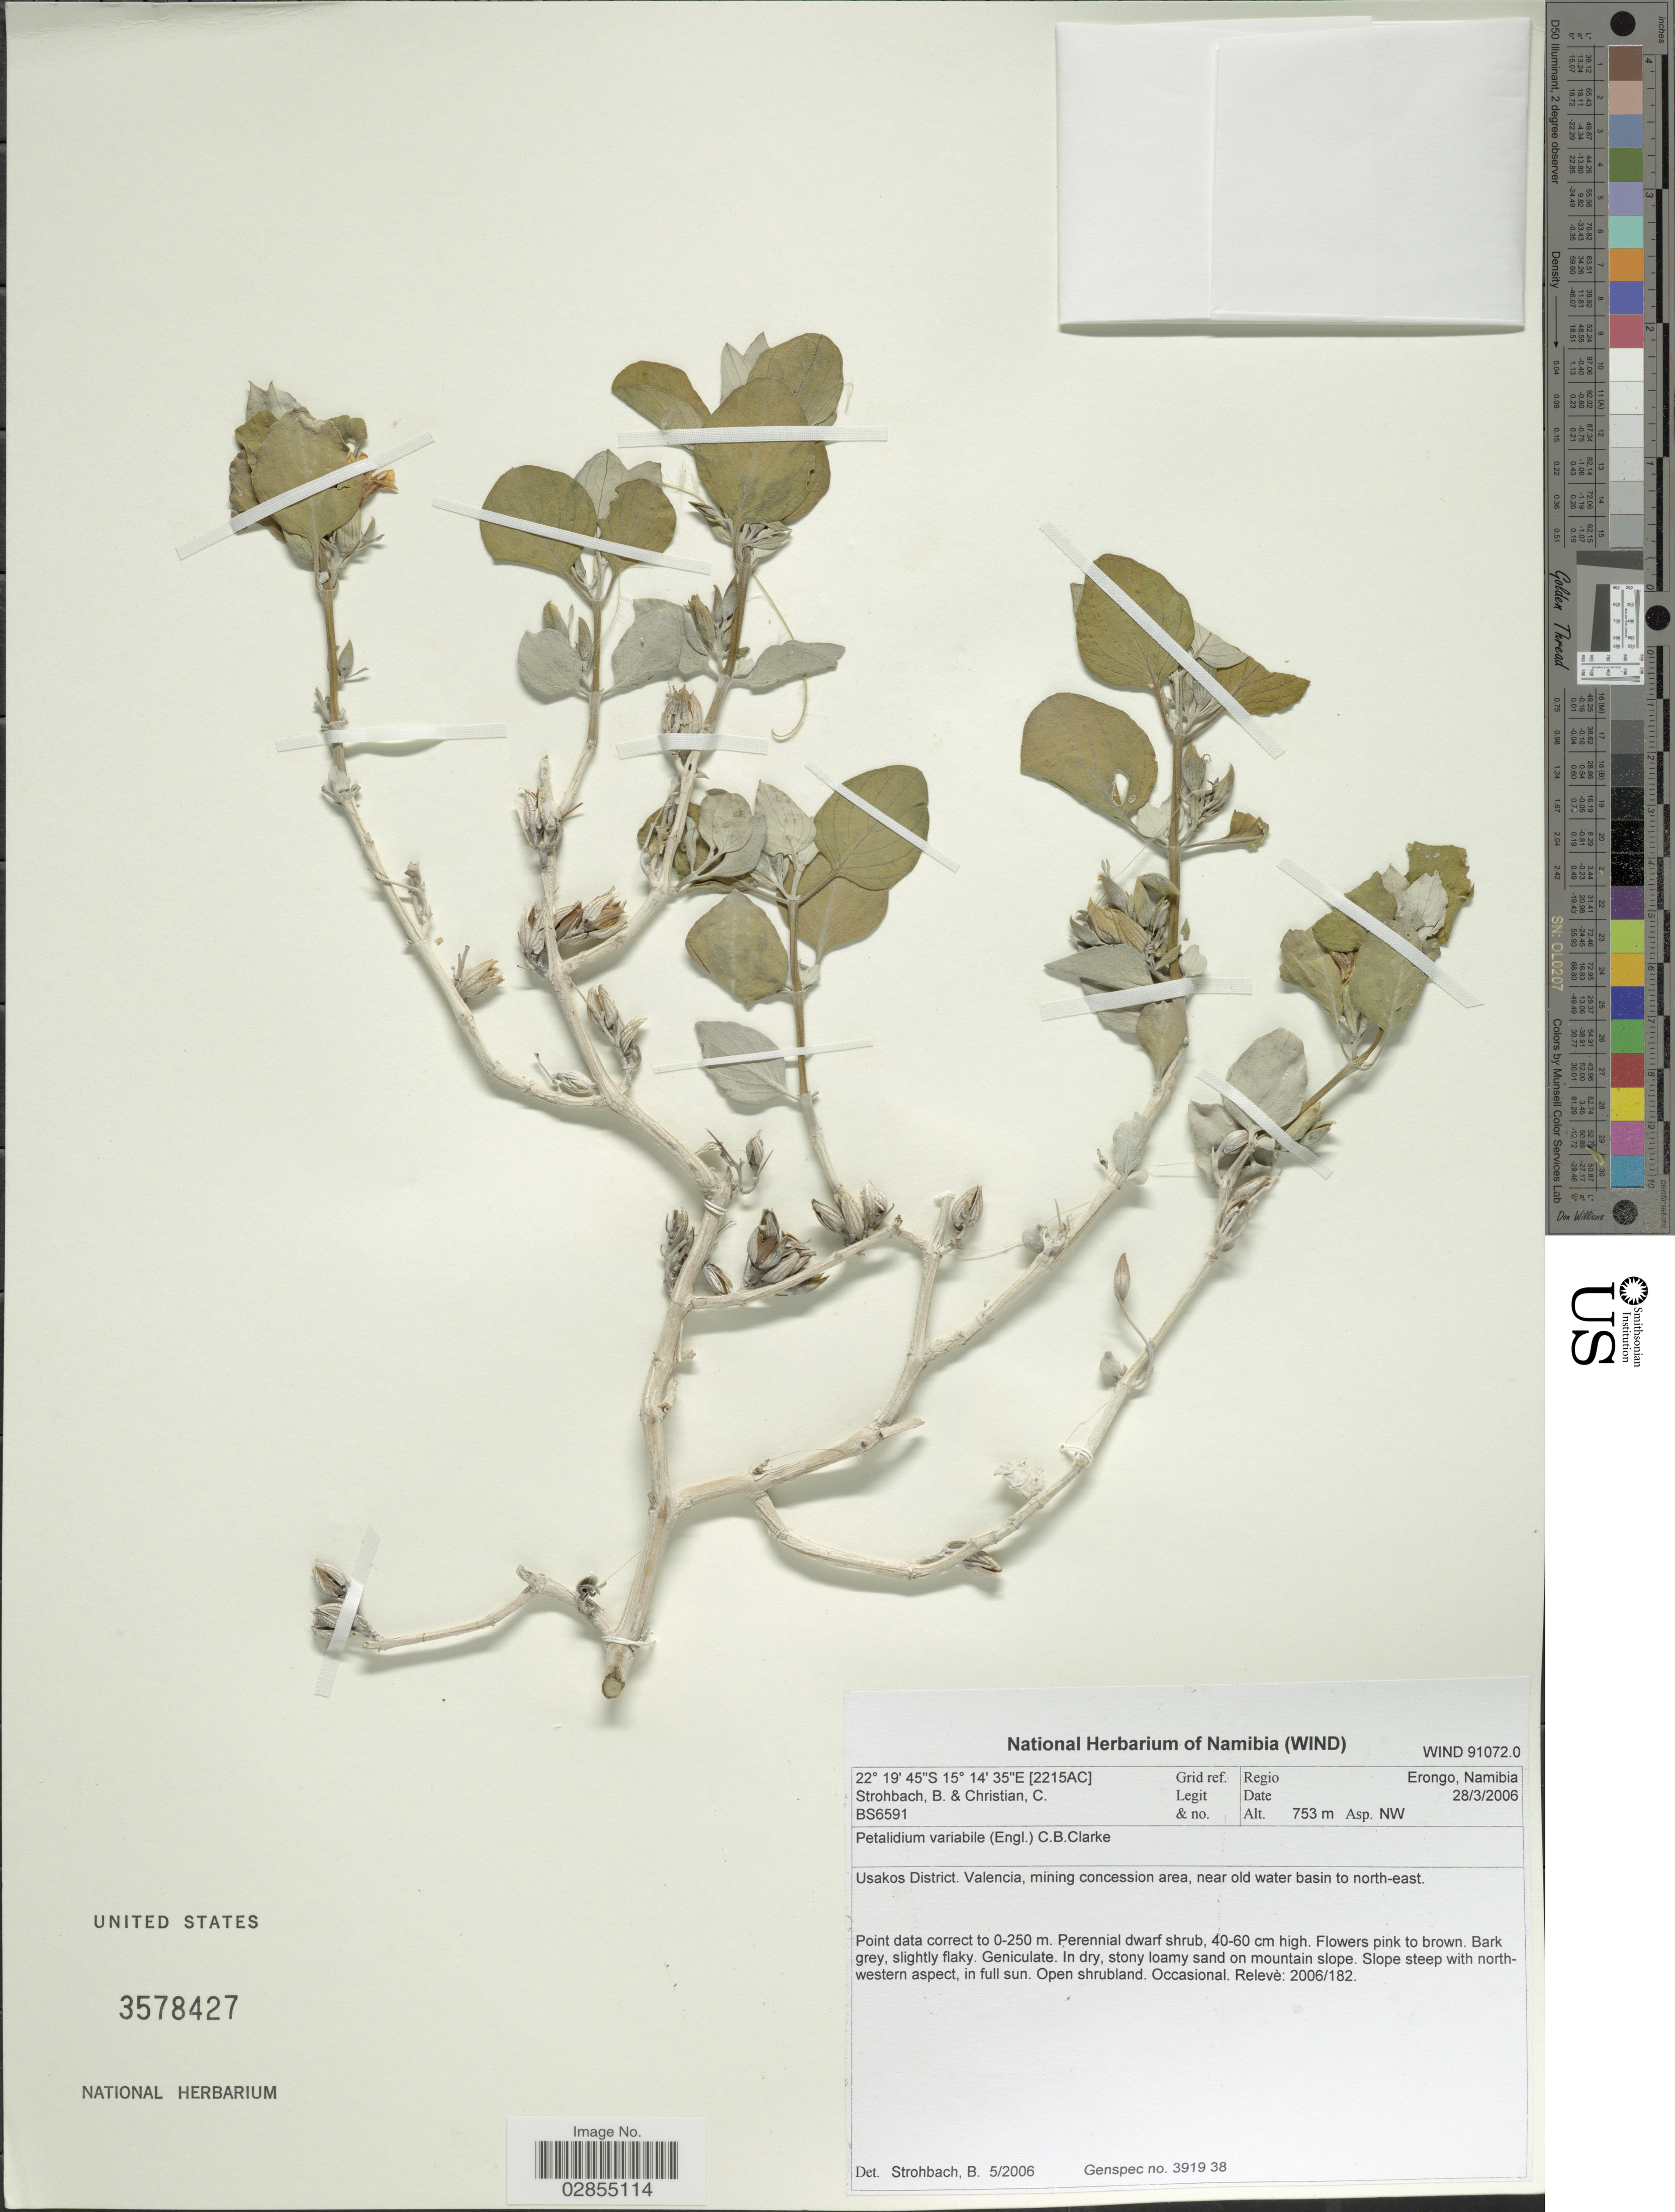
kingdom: Plantae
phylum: Tracheophyta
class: Magnoliopsida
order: Lamiales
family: Acanthaceae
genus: Petalidium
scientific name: Petalidium variabile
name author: C.B. Clarke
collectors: B. Strohbach & C. Christian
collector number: BS6591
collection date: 2006-03-28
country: Namibia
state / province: Erongo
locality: Regio Erongo, Usakos District, Valencia, mining concession area, near old water basin to north-east.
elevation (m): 753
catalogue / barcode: US 3578427